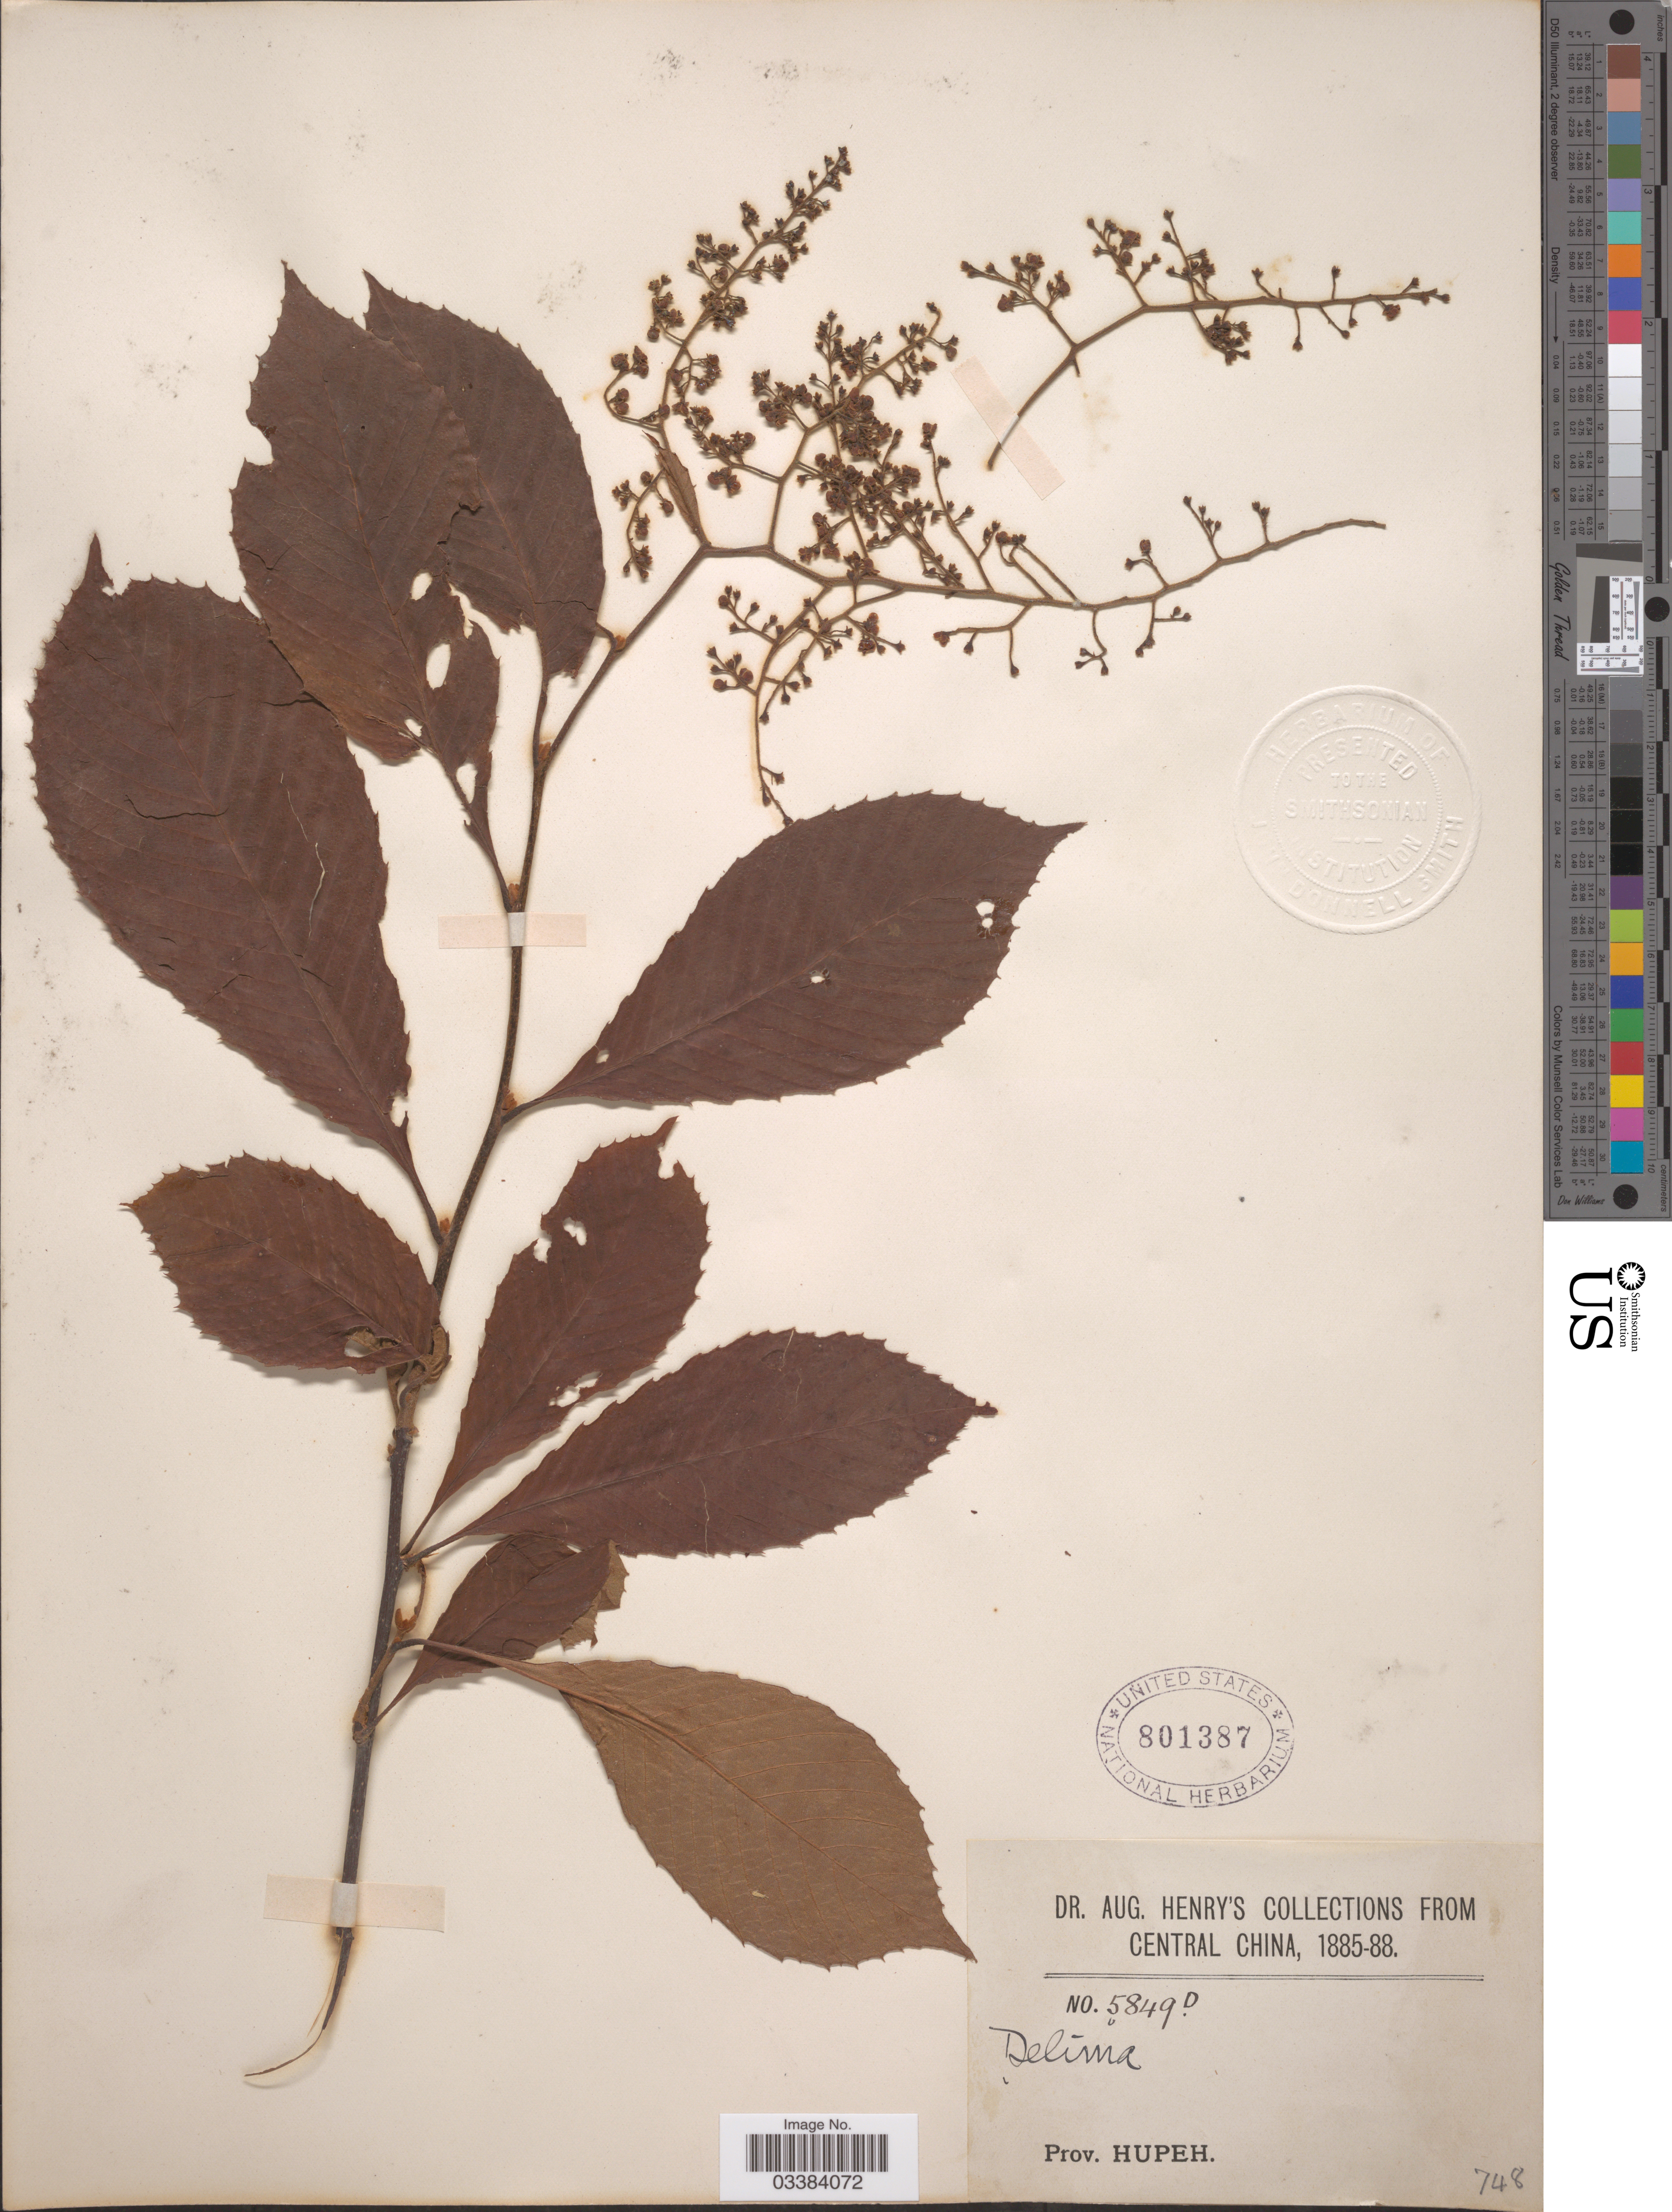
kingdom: Plantae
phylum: Tracheophyta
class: Magnoliopsida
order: Proteales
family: Sabiaceae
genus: Meliosma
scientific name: Meliosma flexuosa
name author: Pamp.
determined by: Strong, Mark T., (BOT), Smithsonian Institution - National Museum of Natural History (UNITED STATES)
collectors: A. Henry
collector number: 5849 D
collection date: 1885/1888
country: China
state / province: Hubei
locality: Central China. Prov. Hupeh.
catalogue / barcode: US 801387